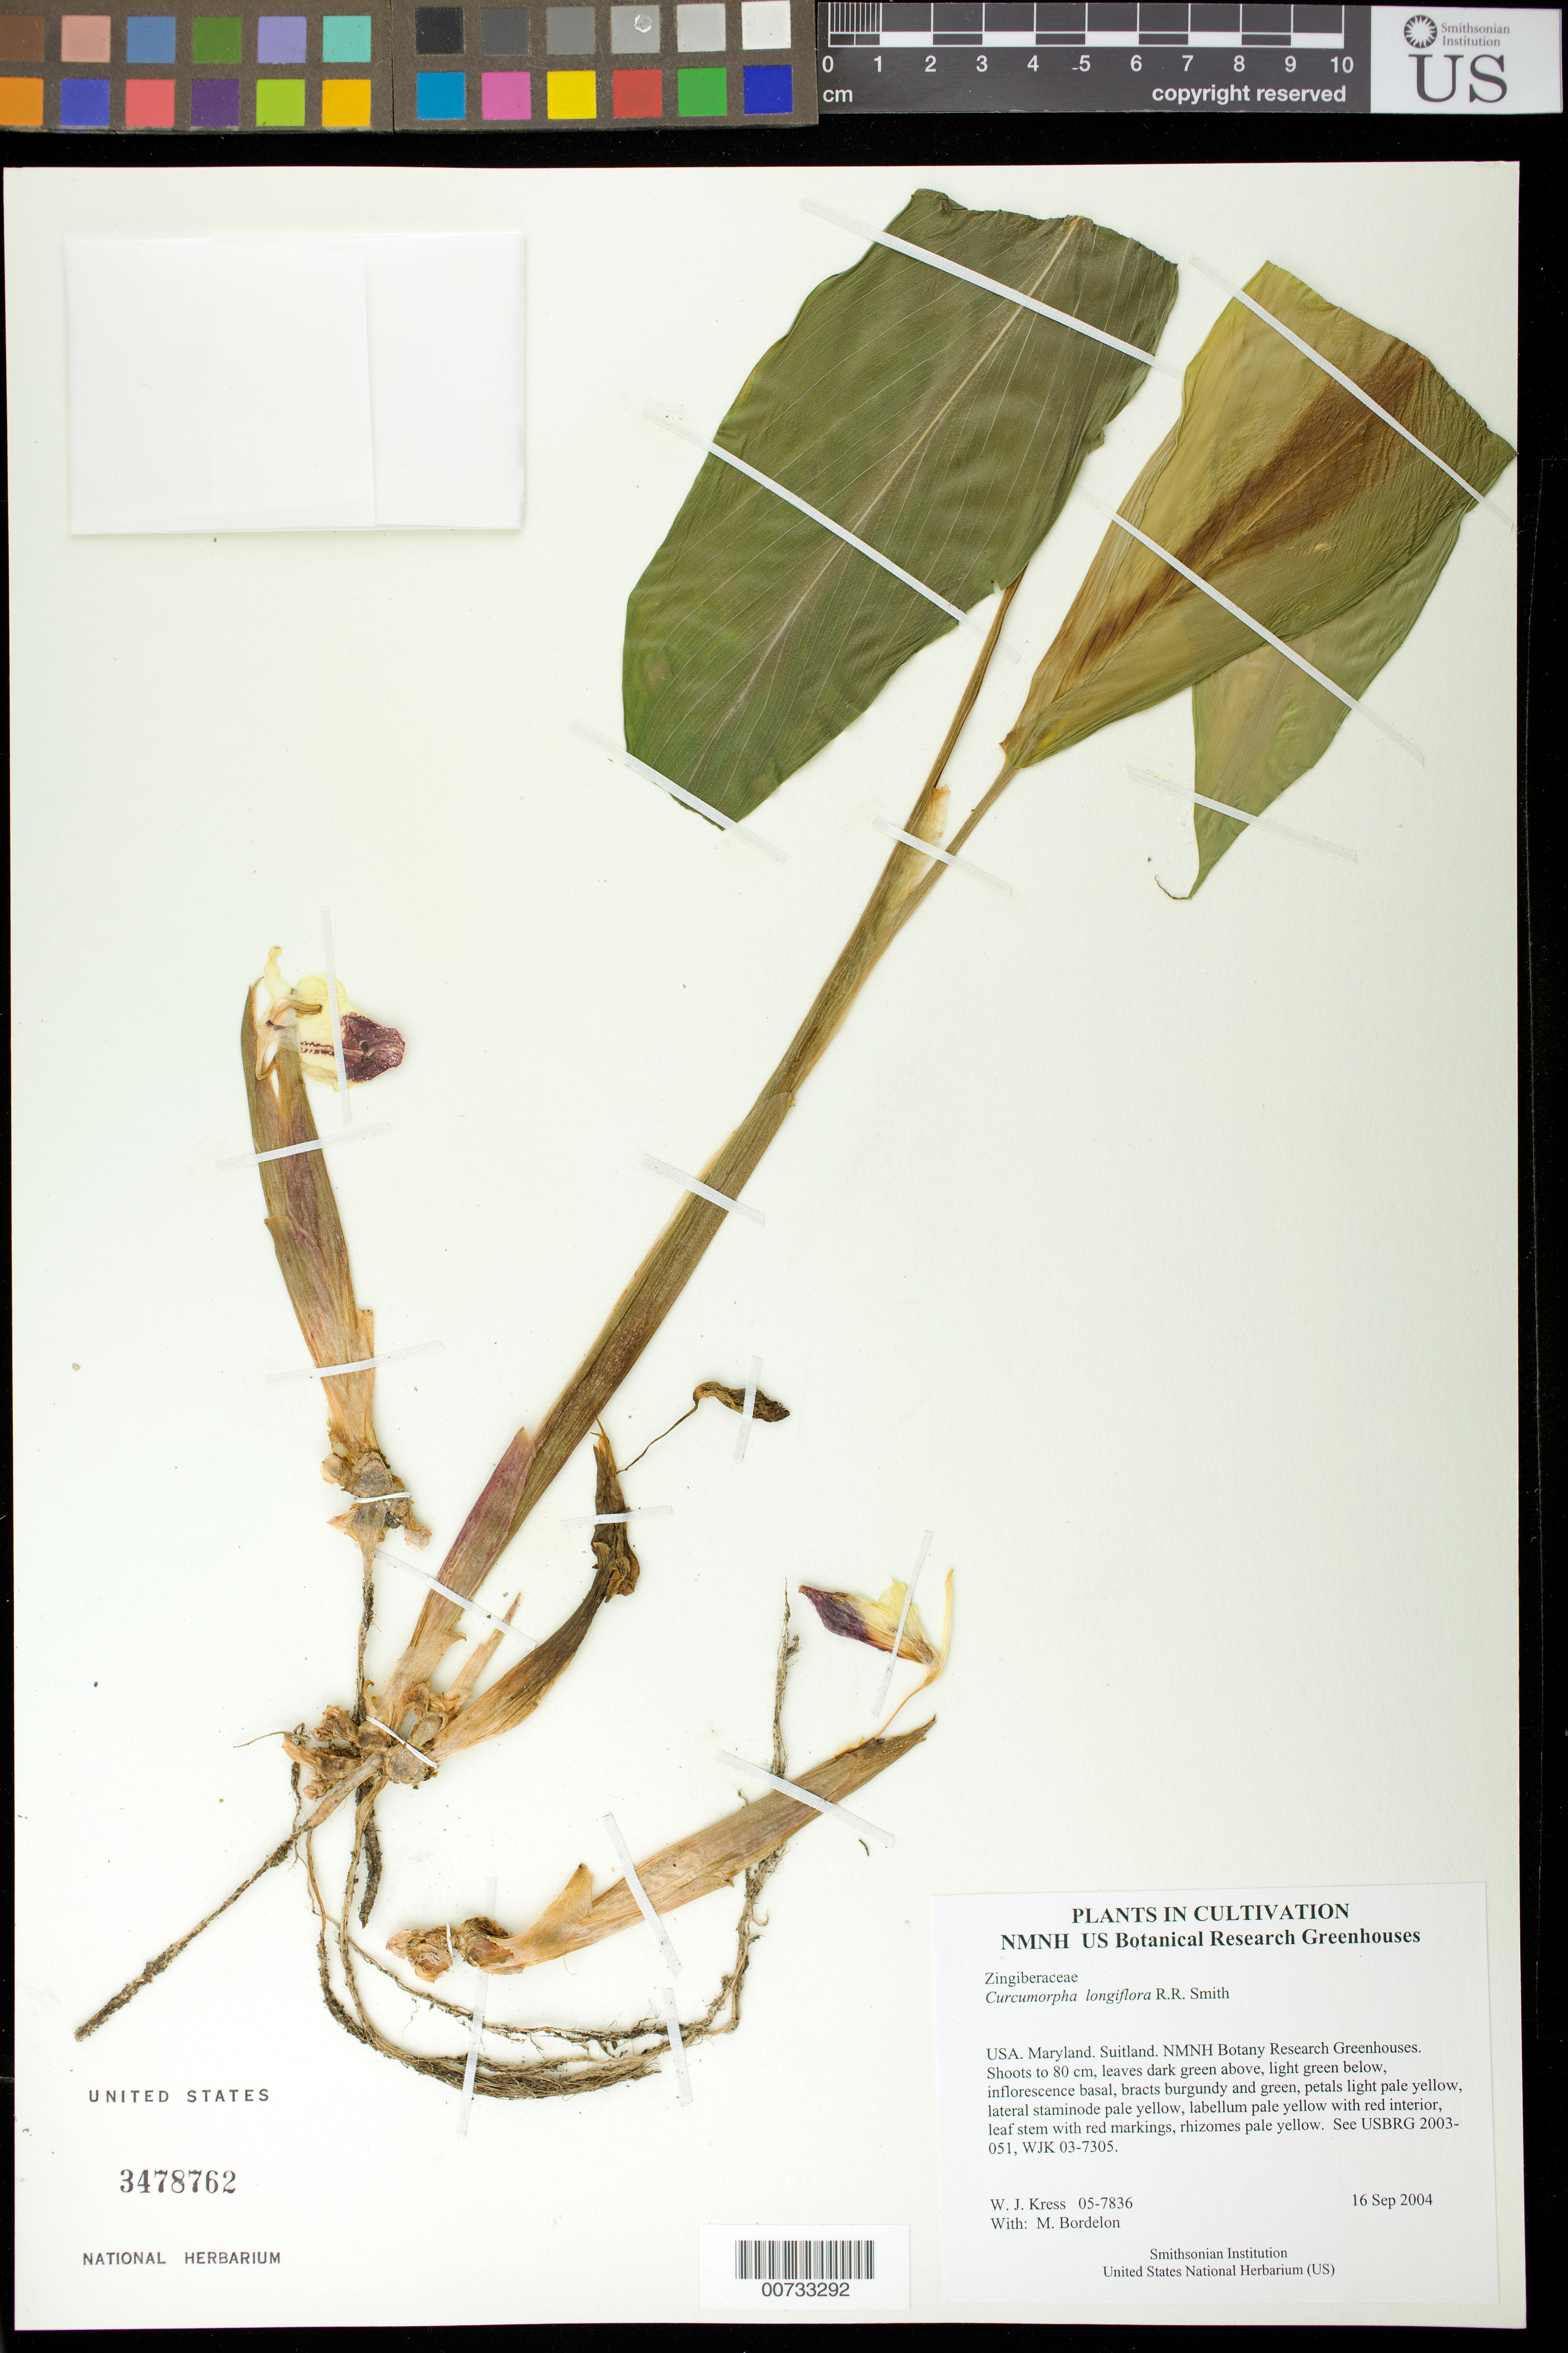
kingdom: Plantae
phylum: Tracheophyta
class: Liliopsida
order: Zingiberales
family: Zingiberaceae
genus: Boesenbergia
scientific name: Boesenbergia longiflora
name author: (Wall.) Kuntze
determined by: Strong, M. T., (US), Smithsonian Institution - National Museum of Natural History (UNITED STATES)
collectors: W. J. Kress & M. Bordelon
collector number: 05-7836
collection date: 2004-09-16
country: United States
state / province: Maryland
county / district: Prince George's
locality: NMNH Botany Research Greenhouses. Suitland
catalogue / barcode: US 3478762